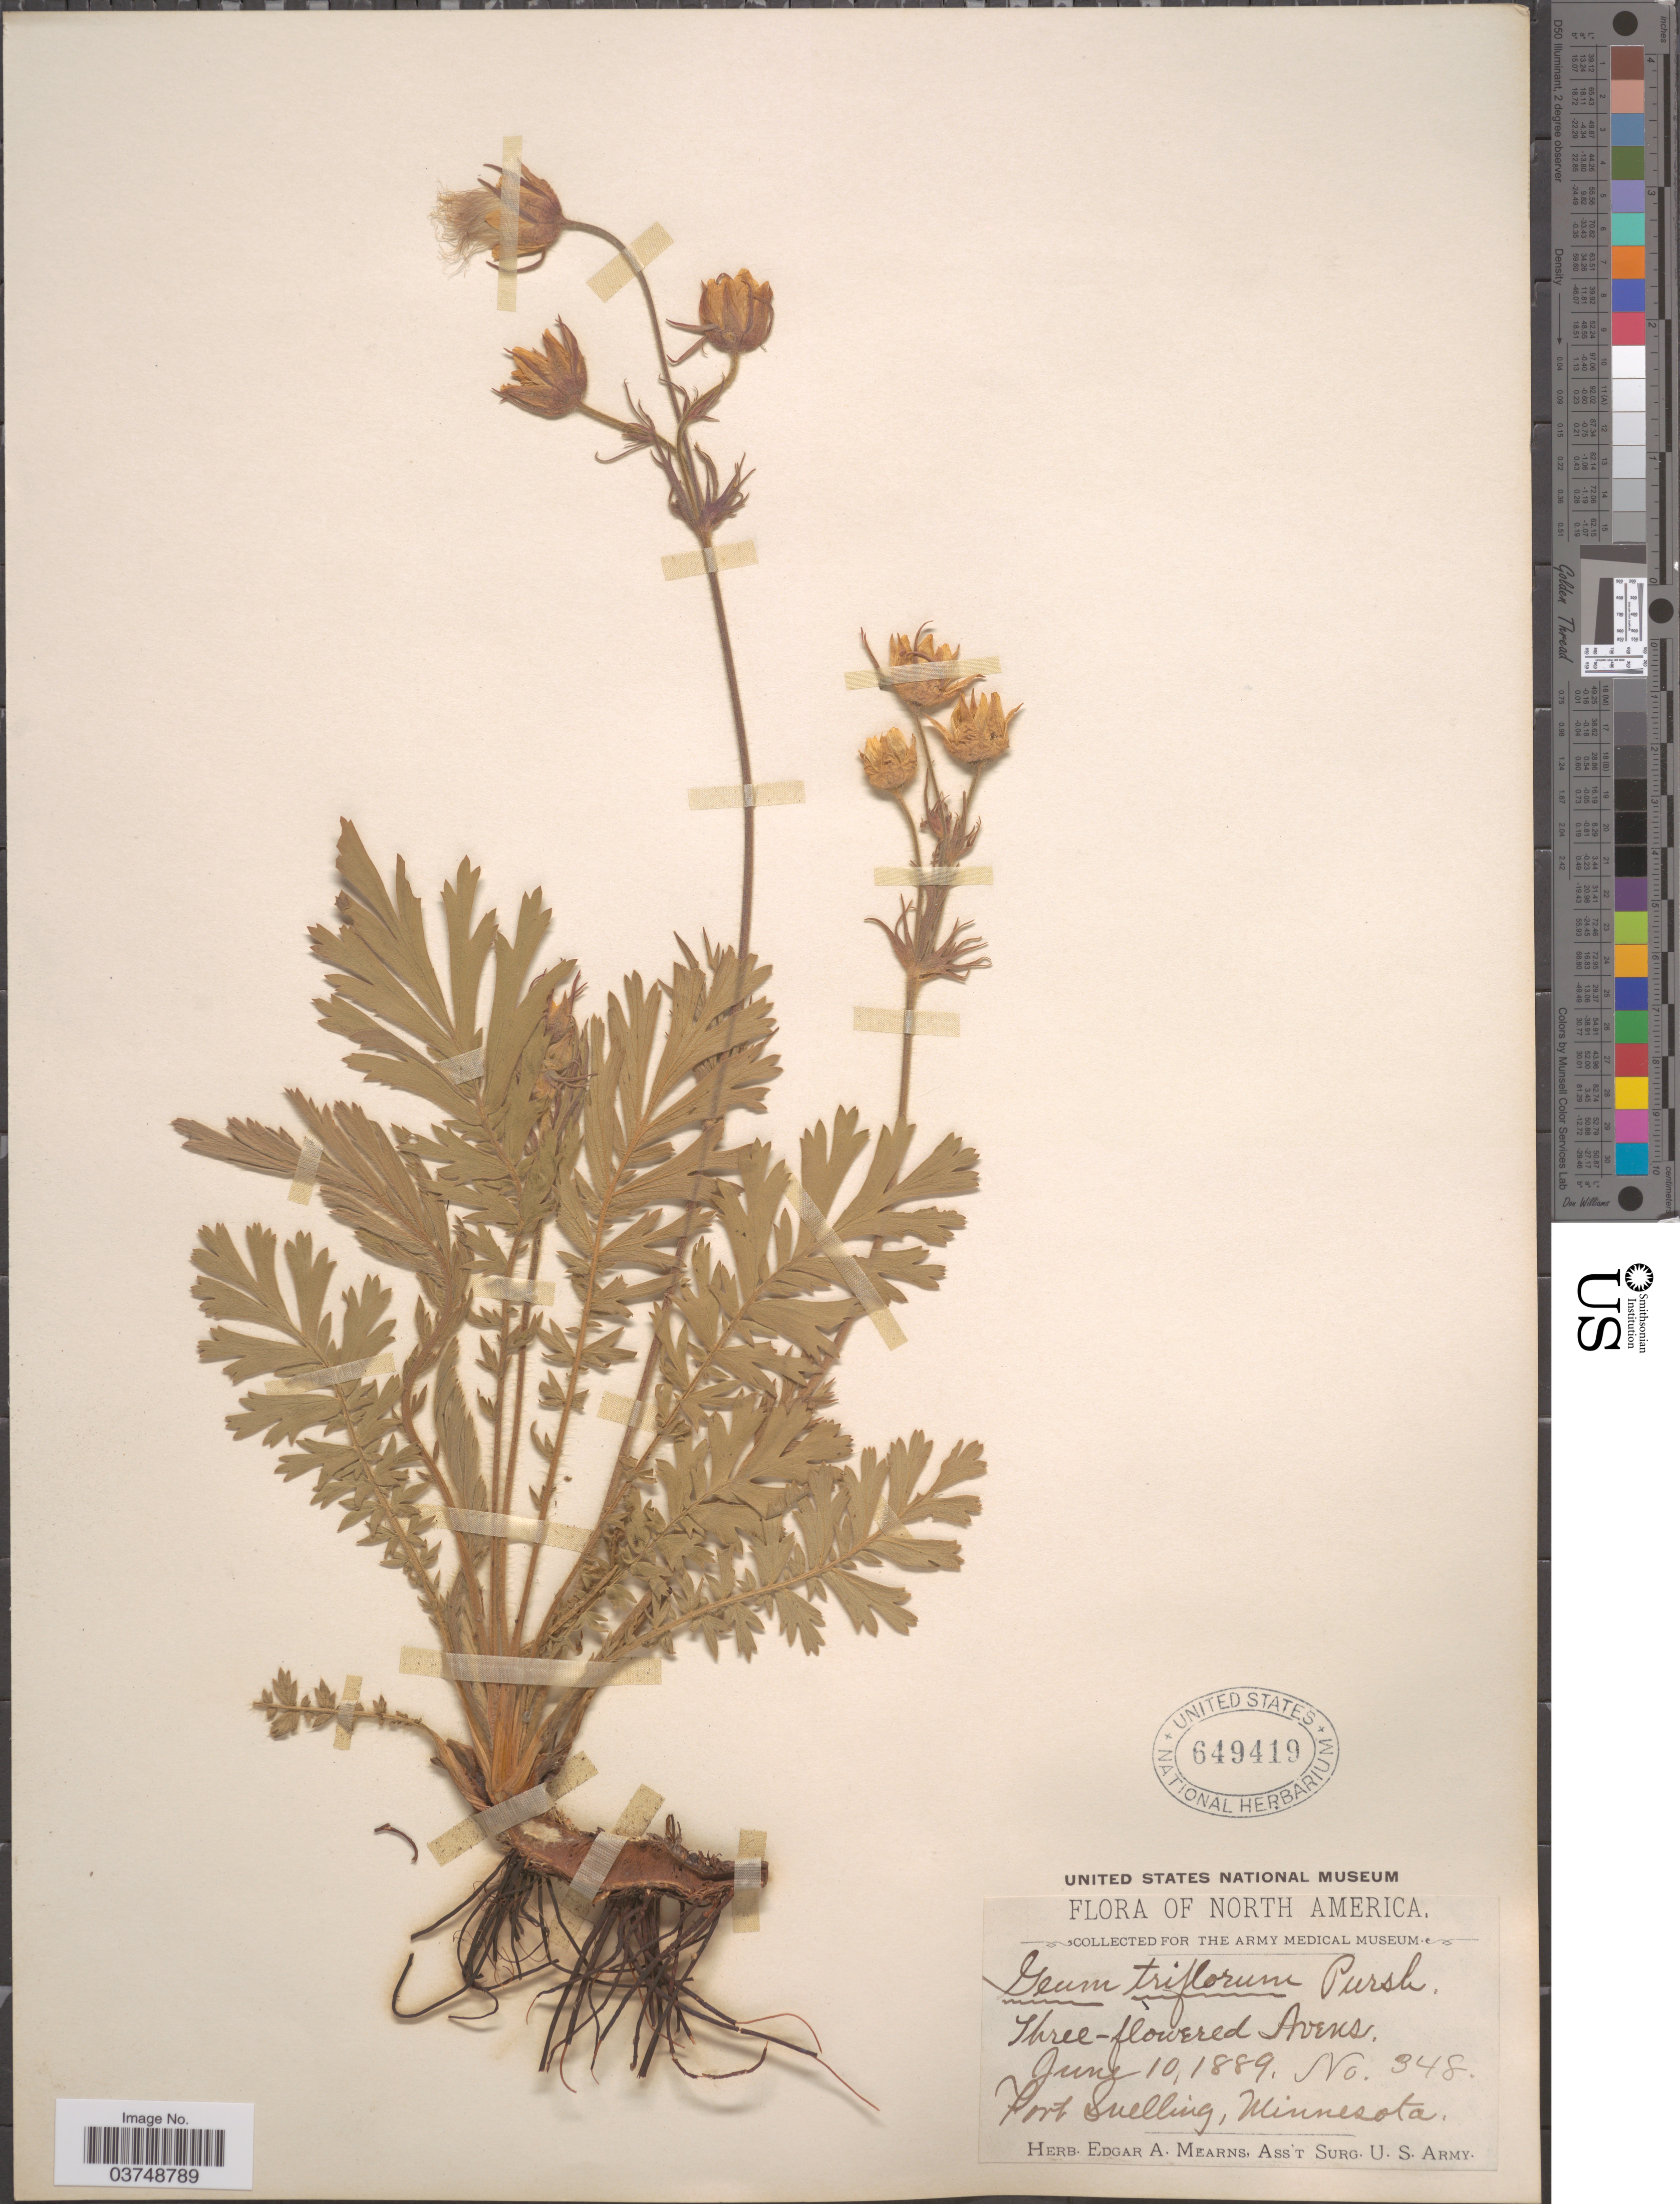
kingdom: Plantae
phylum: Tracheophyta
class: Magnoliopsida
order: Rosales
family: Rosaceae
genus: Geum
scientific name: Geum triflorum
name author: Pursh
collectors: ex herb. Edgar A. Mearns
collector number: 348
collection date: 1889-06-10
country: United States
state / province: Minnesota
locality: Fort Snelling.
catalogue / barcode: US 649419